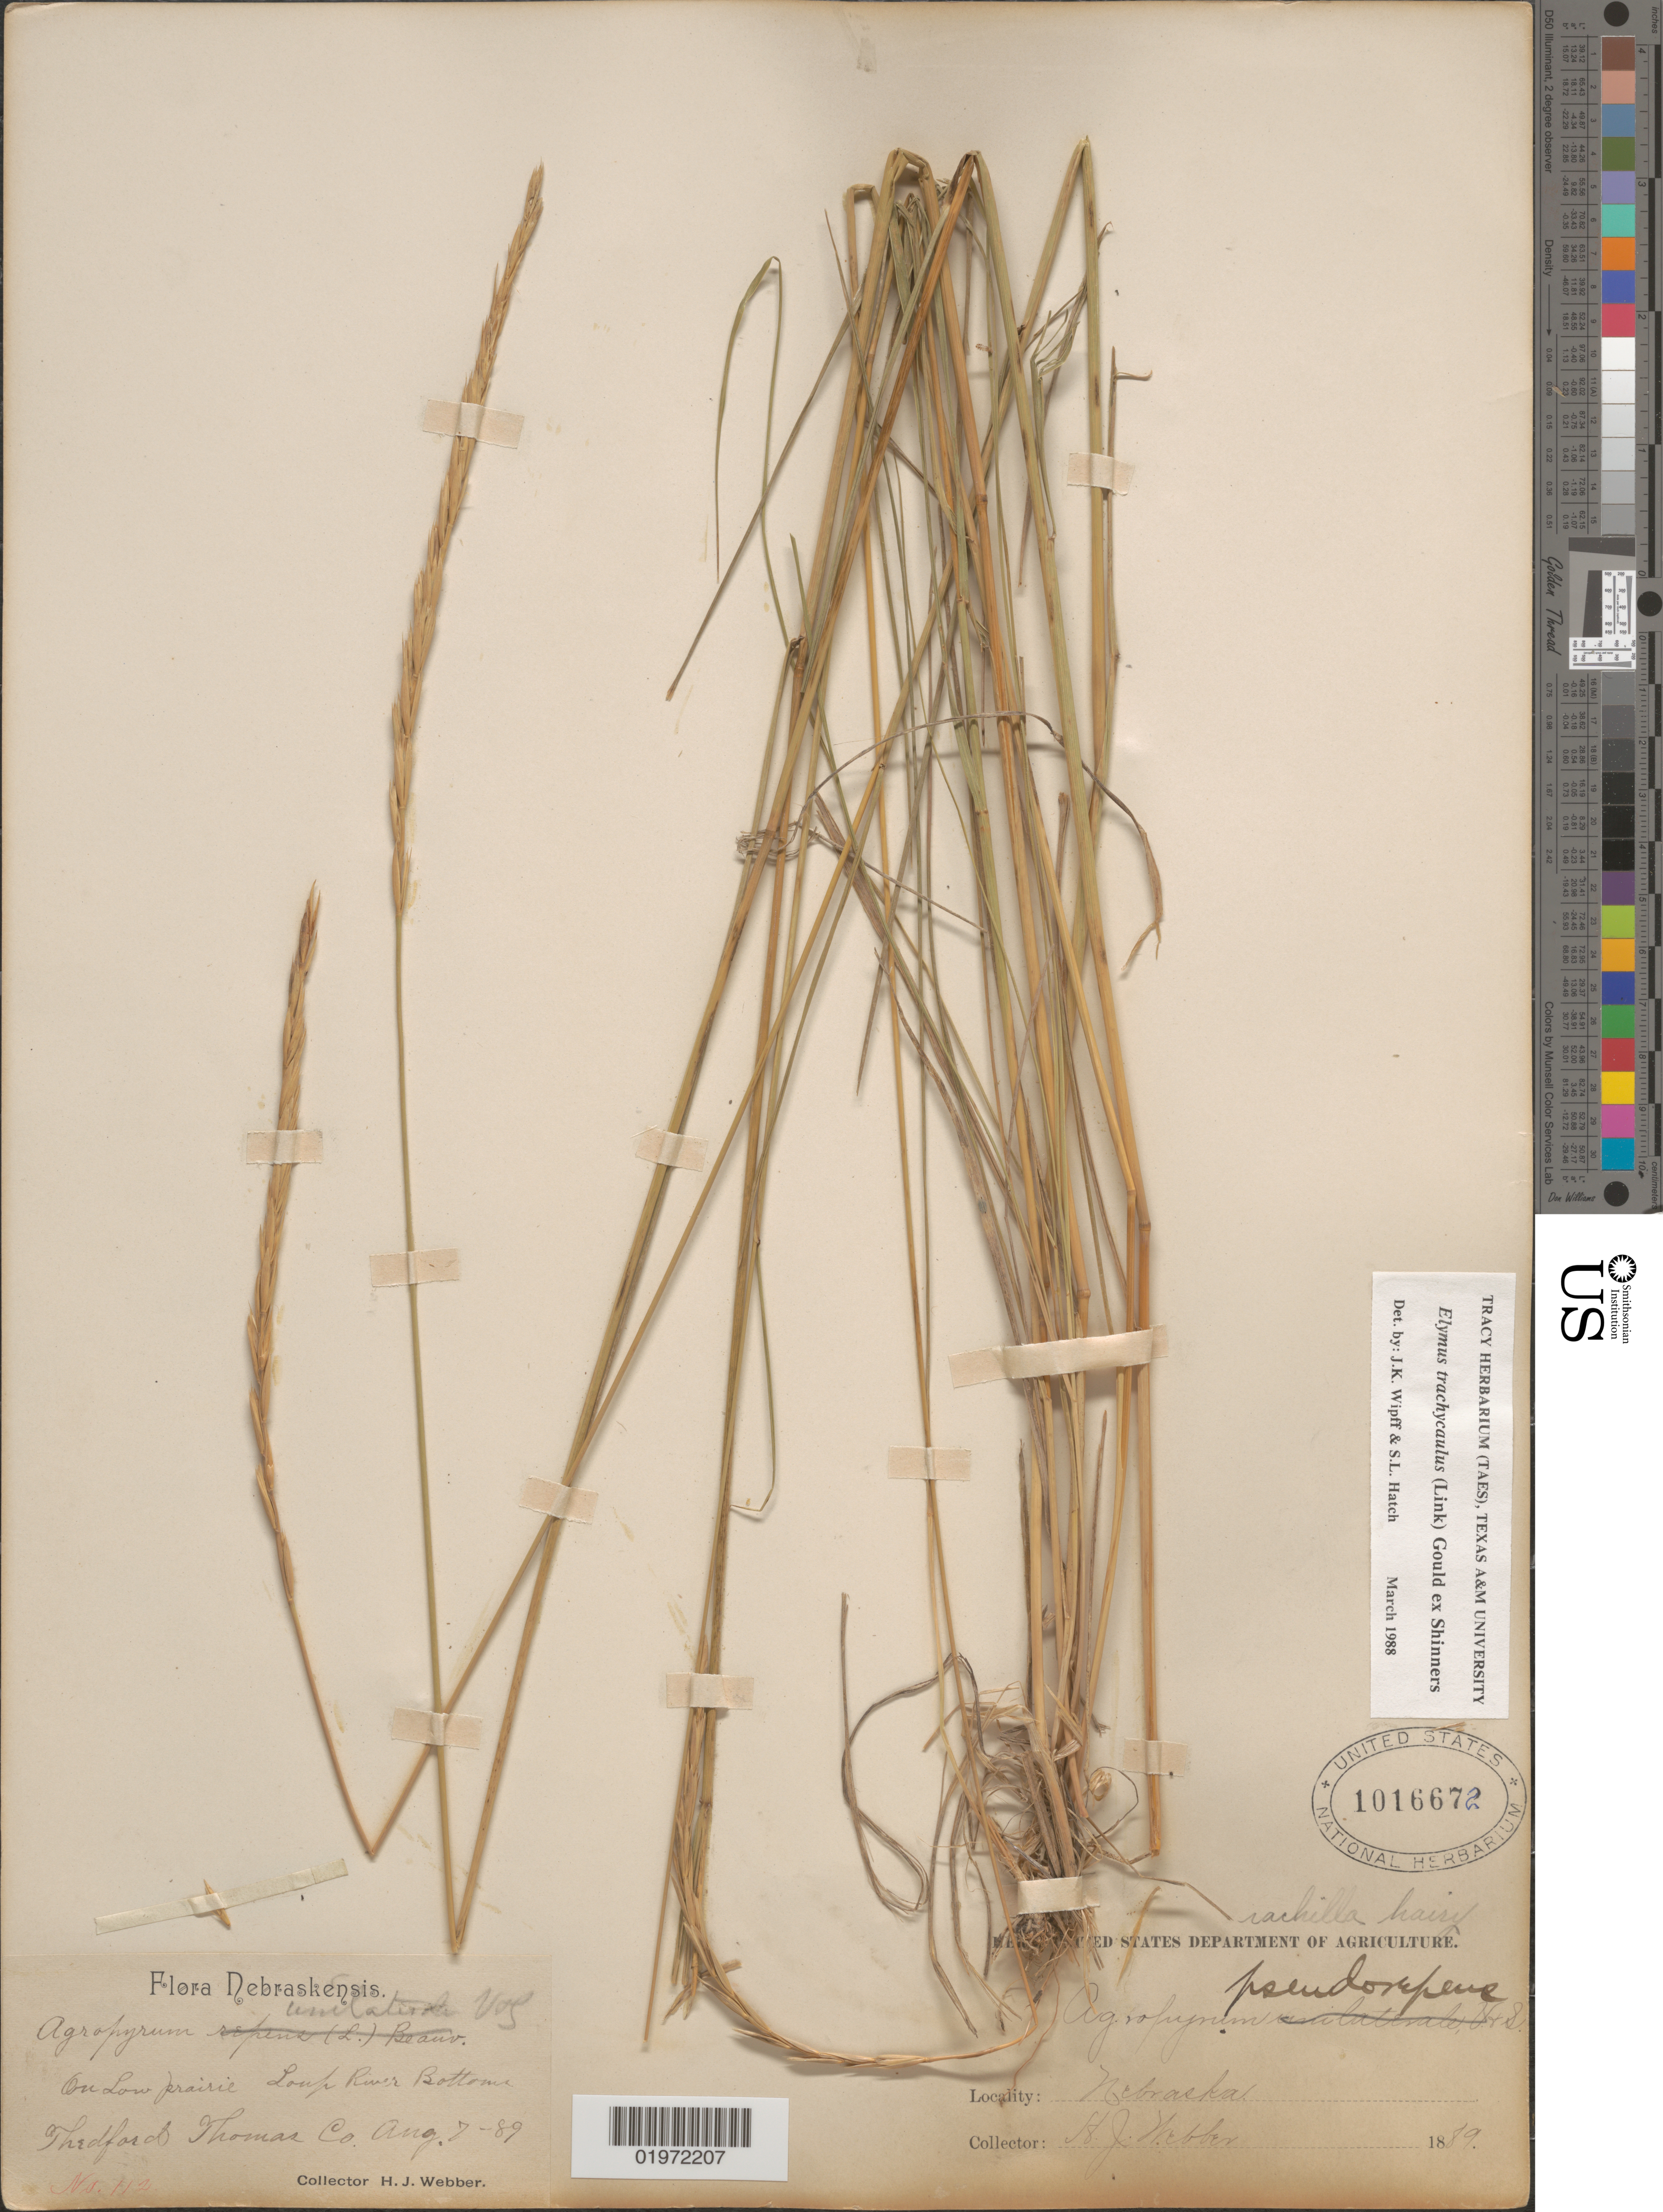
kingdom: Plantae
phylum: Tracheophyta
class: Liliopsida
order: Poales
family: Poaceae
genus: Elymus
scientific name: Elymus trachycaulus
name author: (Link) Gould ex Shinners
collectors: H. Webber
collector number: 112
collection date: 1889-08-07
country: United States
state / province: Nebraska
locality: On Low prairie. Loup River Bottoms. Thedford Thomas Co.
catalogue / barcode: US 1016672